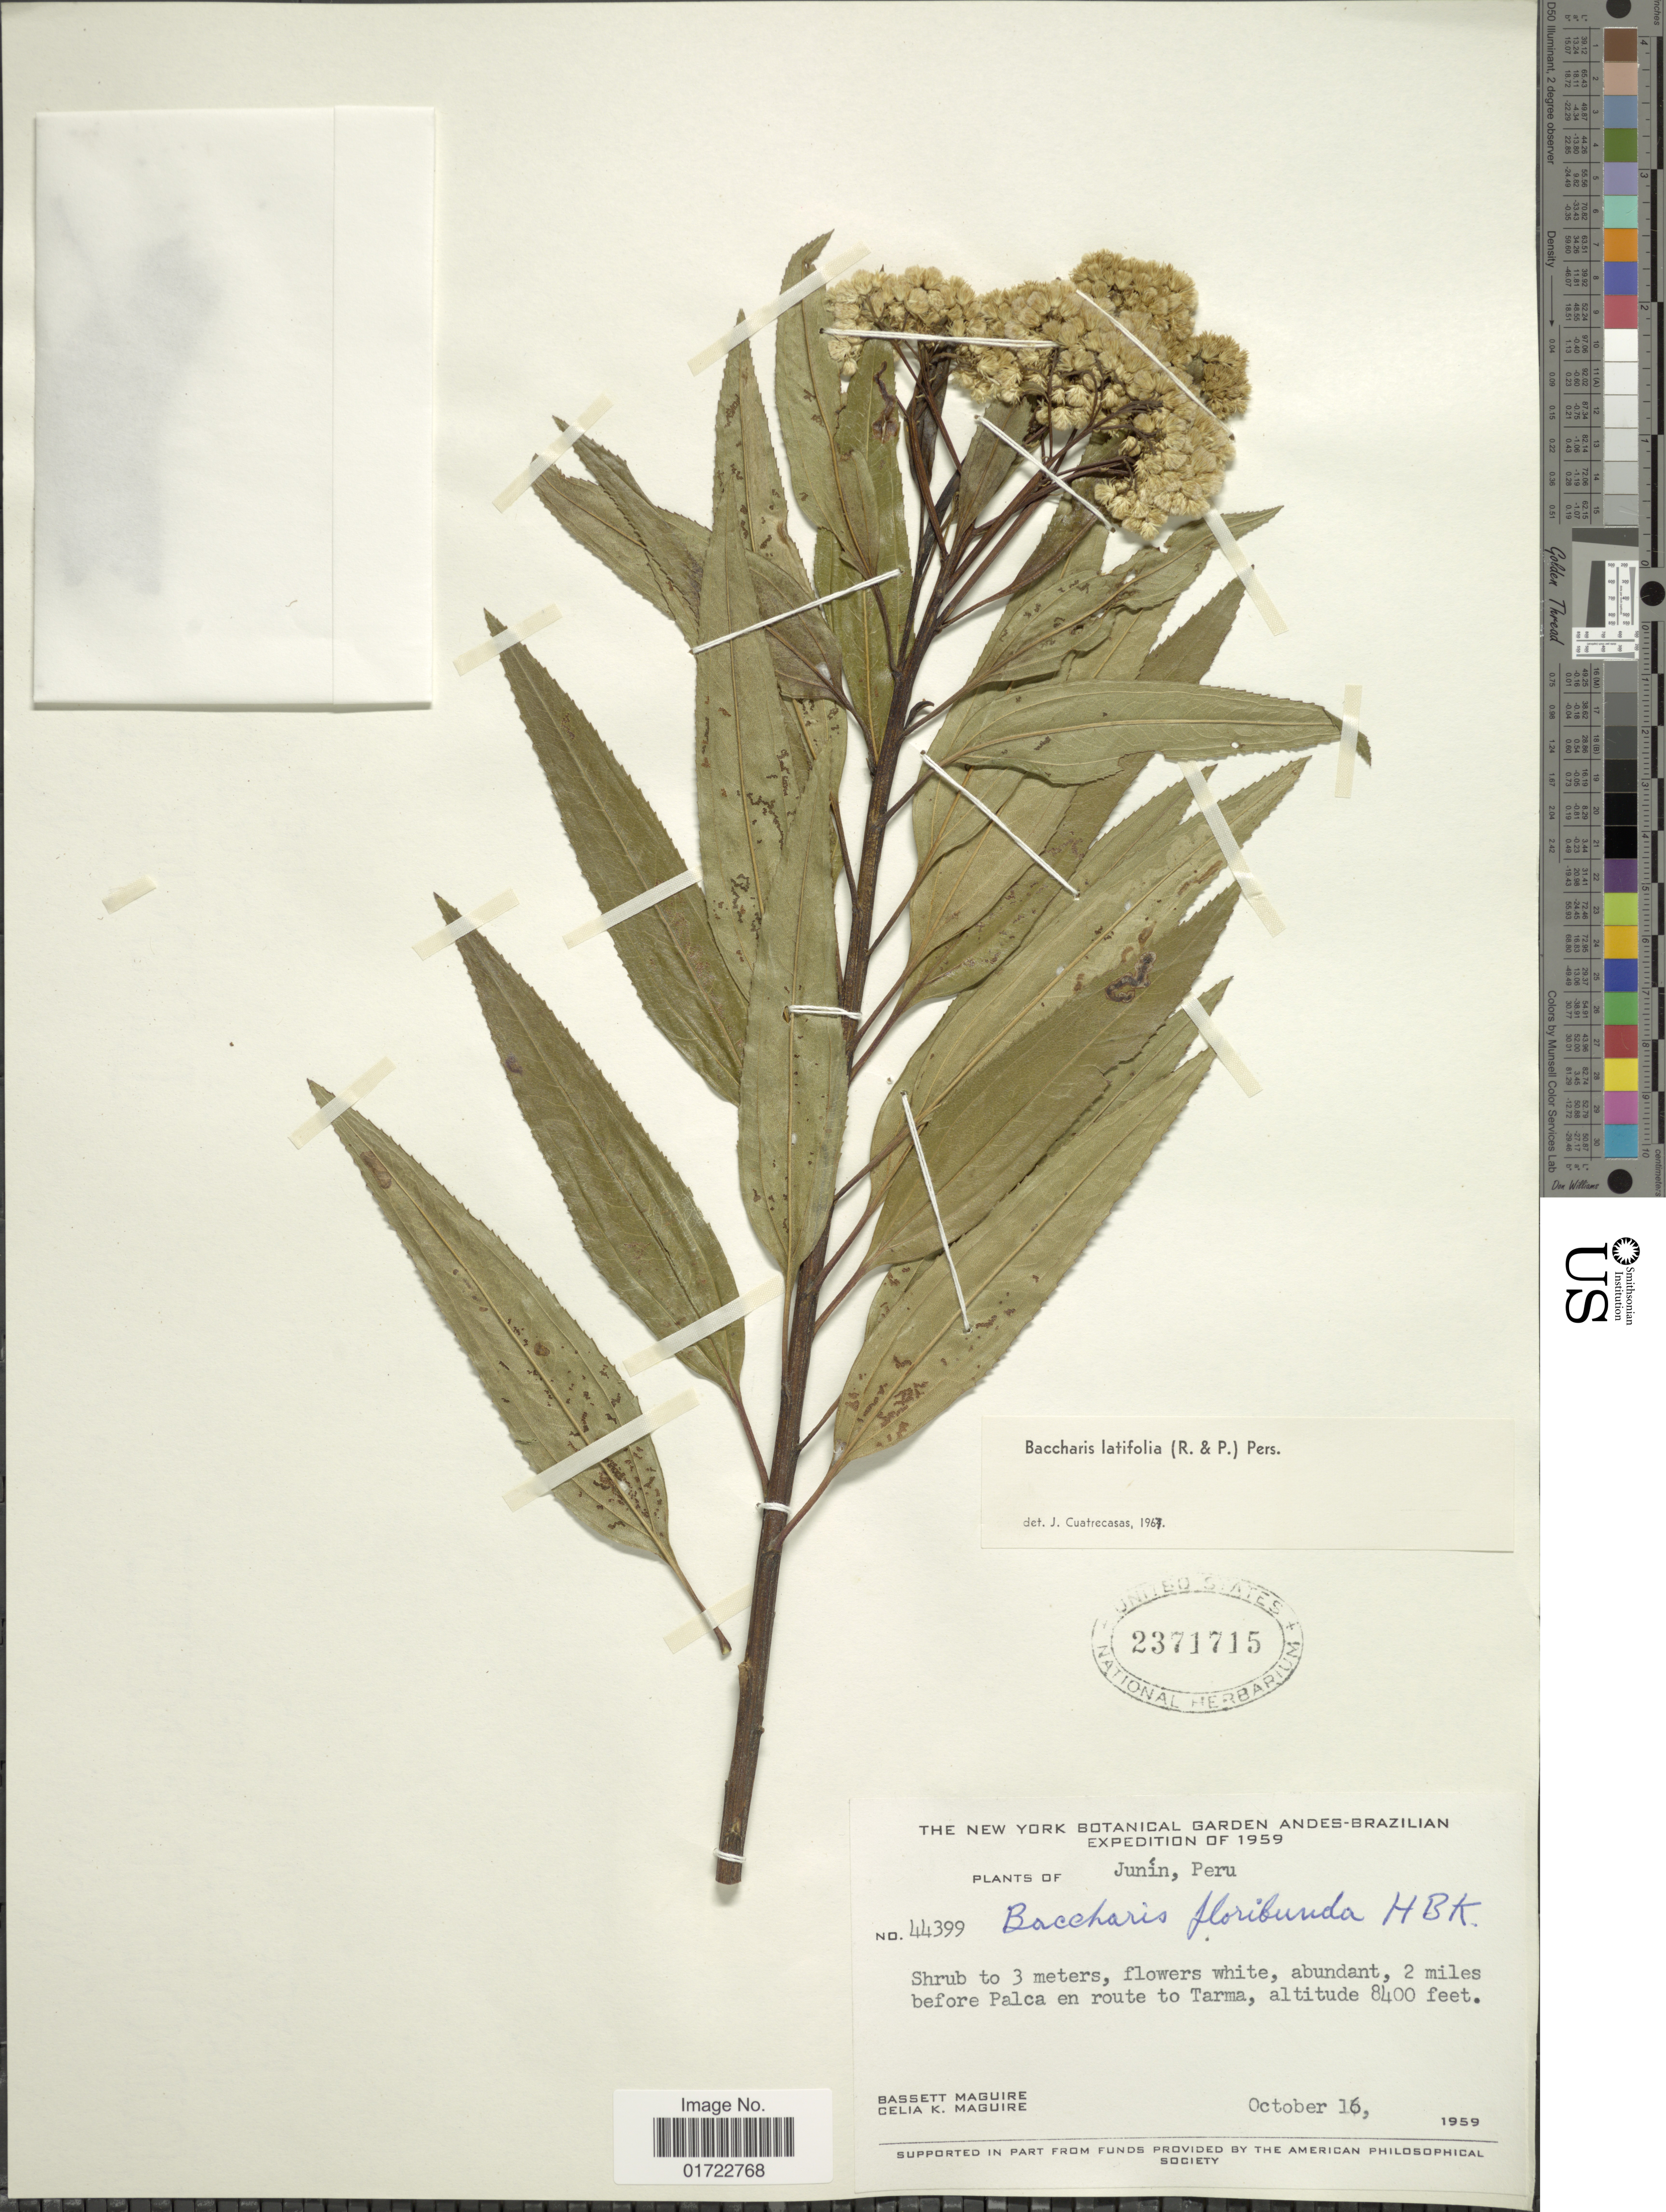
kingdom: Plantae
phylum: Tracheophyta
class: Magnoliopsida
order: Asterales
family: Asteraceae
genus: Baccharis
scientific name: Baccharis latifolia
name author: (Ruiz & Pav.) Pers.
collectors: B. Maguire & C. K. Maguire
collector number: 44399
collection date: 1959-10-16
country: Peru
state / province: Junín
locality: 2 miles befor Palca en route to Tarma.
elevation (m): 2560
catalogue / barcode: US 2371715